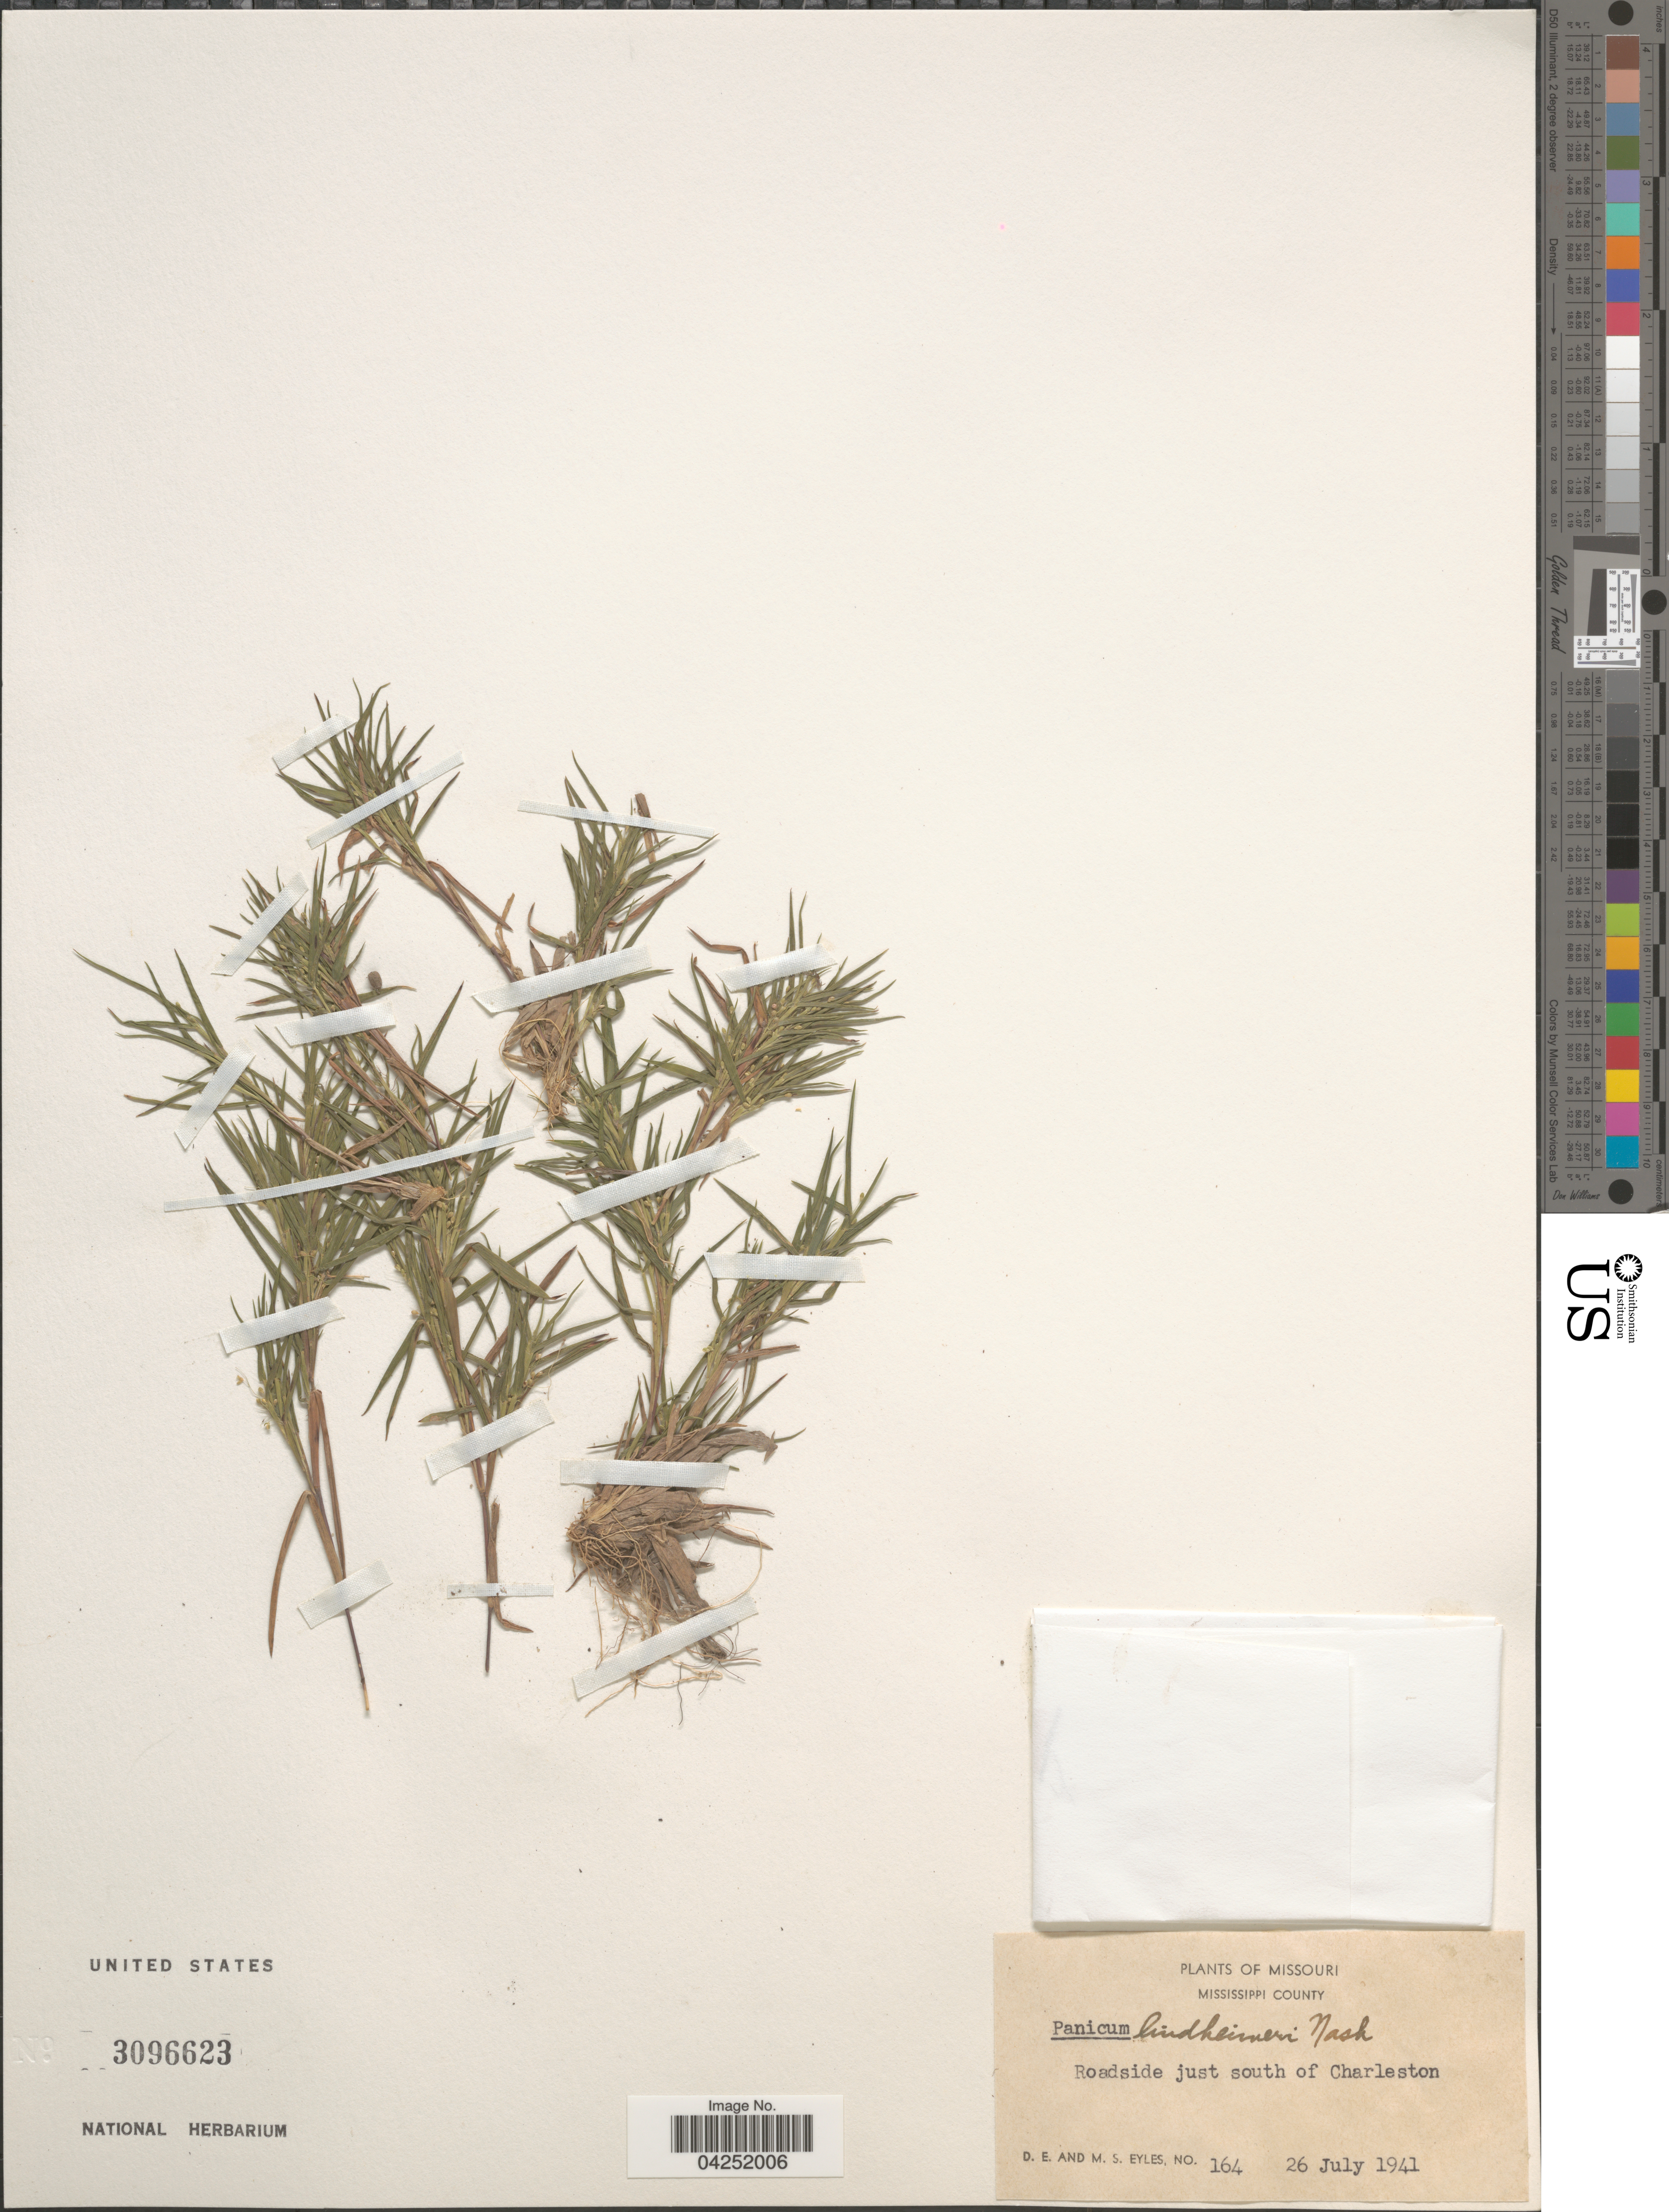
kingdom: Plantae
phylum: Tracheophyta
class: Liliopsida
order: Poales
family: Poaceae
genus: Dichanthelium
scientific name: Dichanthelium acuminatum var. lindheimeri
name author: (Nash) Gould & C.A. Clark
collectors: D. Eyles & M. Eyles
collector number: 164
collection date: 1941-07-26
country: United States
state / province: Missouri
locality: Mississippi County. Roadside just south of Charleston.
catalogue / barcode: US 3096623